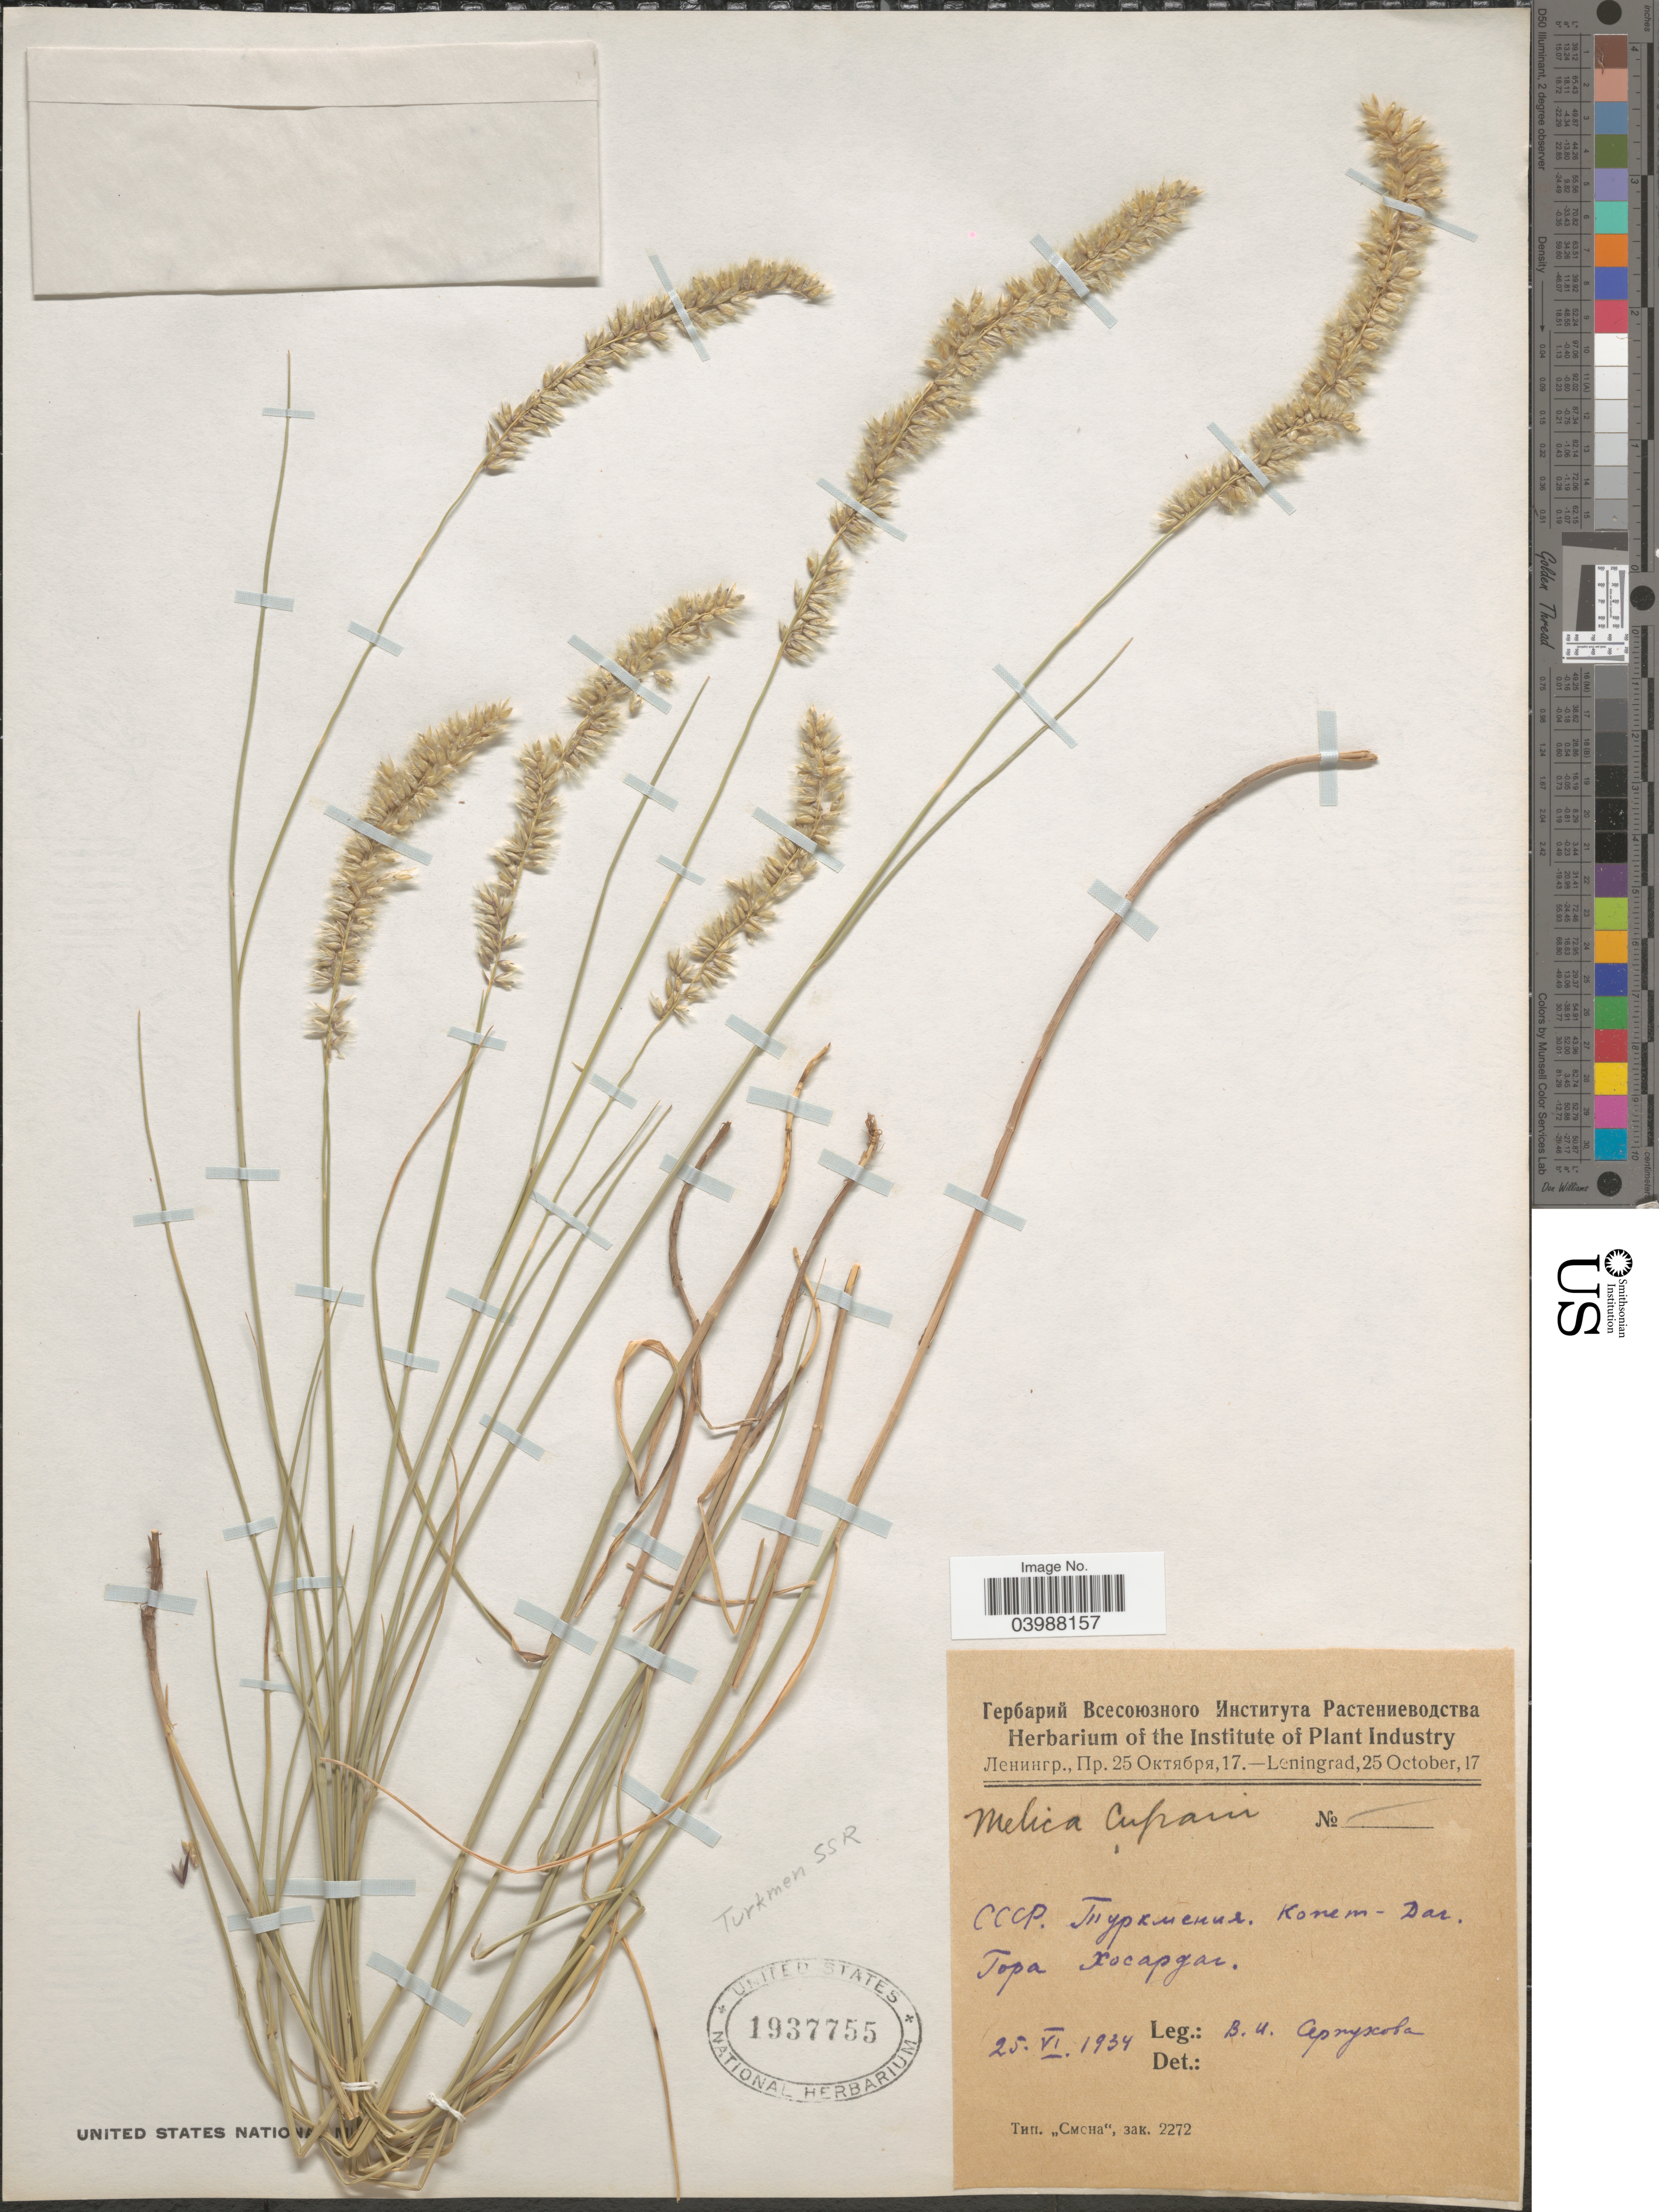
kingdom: Plantae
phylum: Tracheophyta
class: Liliopsida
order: Poales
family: Poaceae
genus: Melica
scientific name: Melica sp.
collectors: V. Serpukhova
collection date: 1934-06-25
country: Turkmenistan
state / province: Balkan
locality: Kopet-Dag Mts., Mt. Hasardag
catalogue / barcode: US 1937755